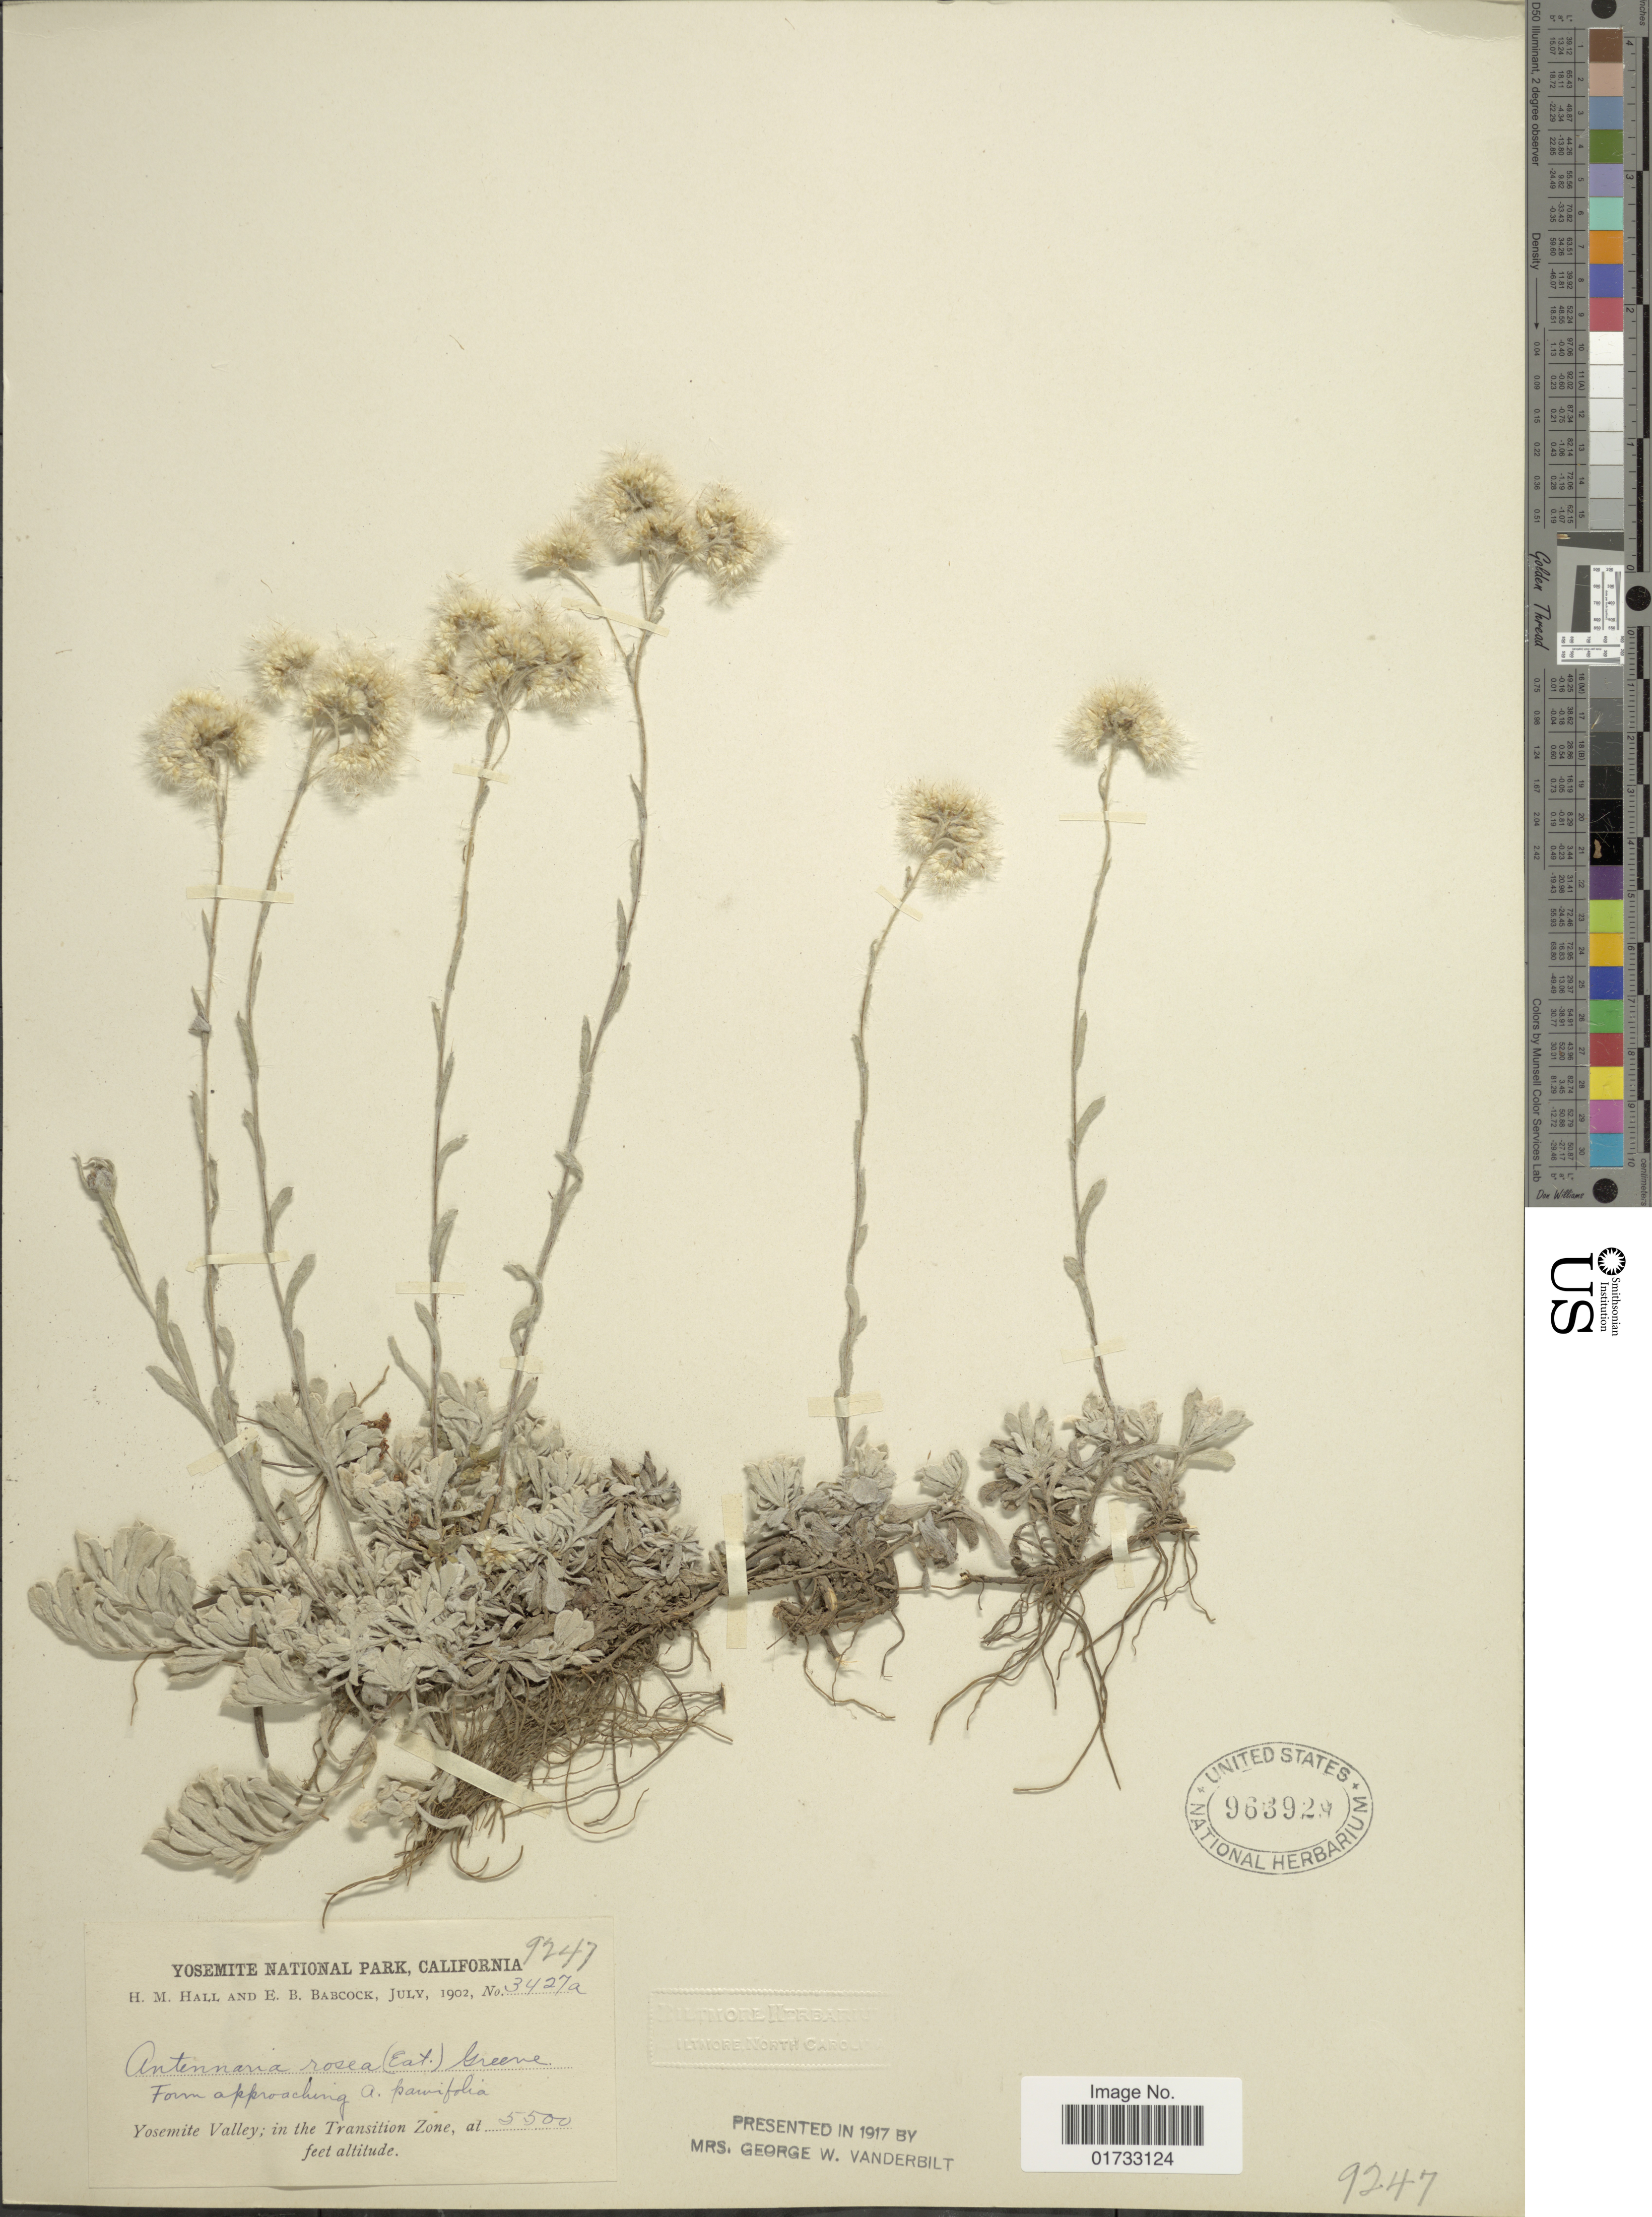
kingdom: Plantae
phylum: Tracheophyta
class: Magnoliopsida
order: Asterales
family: Asteraceae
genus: Antennaria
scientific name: Antennaria rosea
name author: Greene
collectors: H. M. Hall & E. B. Babcock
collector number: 3427a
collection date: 1902-07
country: United States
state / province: California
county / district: Mariposa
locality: Yosemite National Park, Yosemite Valley; in the Transition Zone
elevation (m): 1676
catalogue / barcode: US 963929